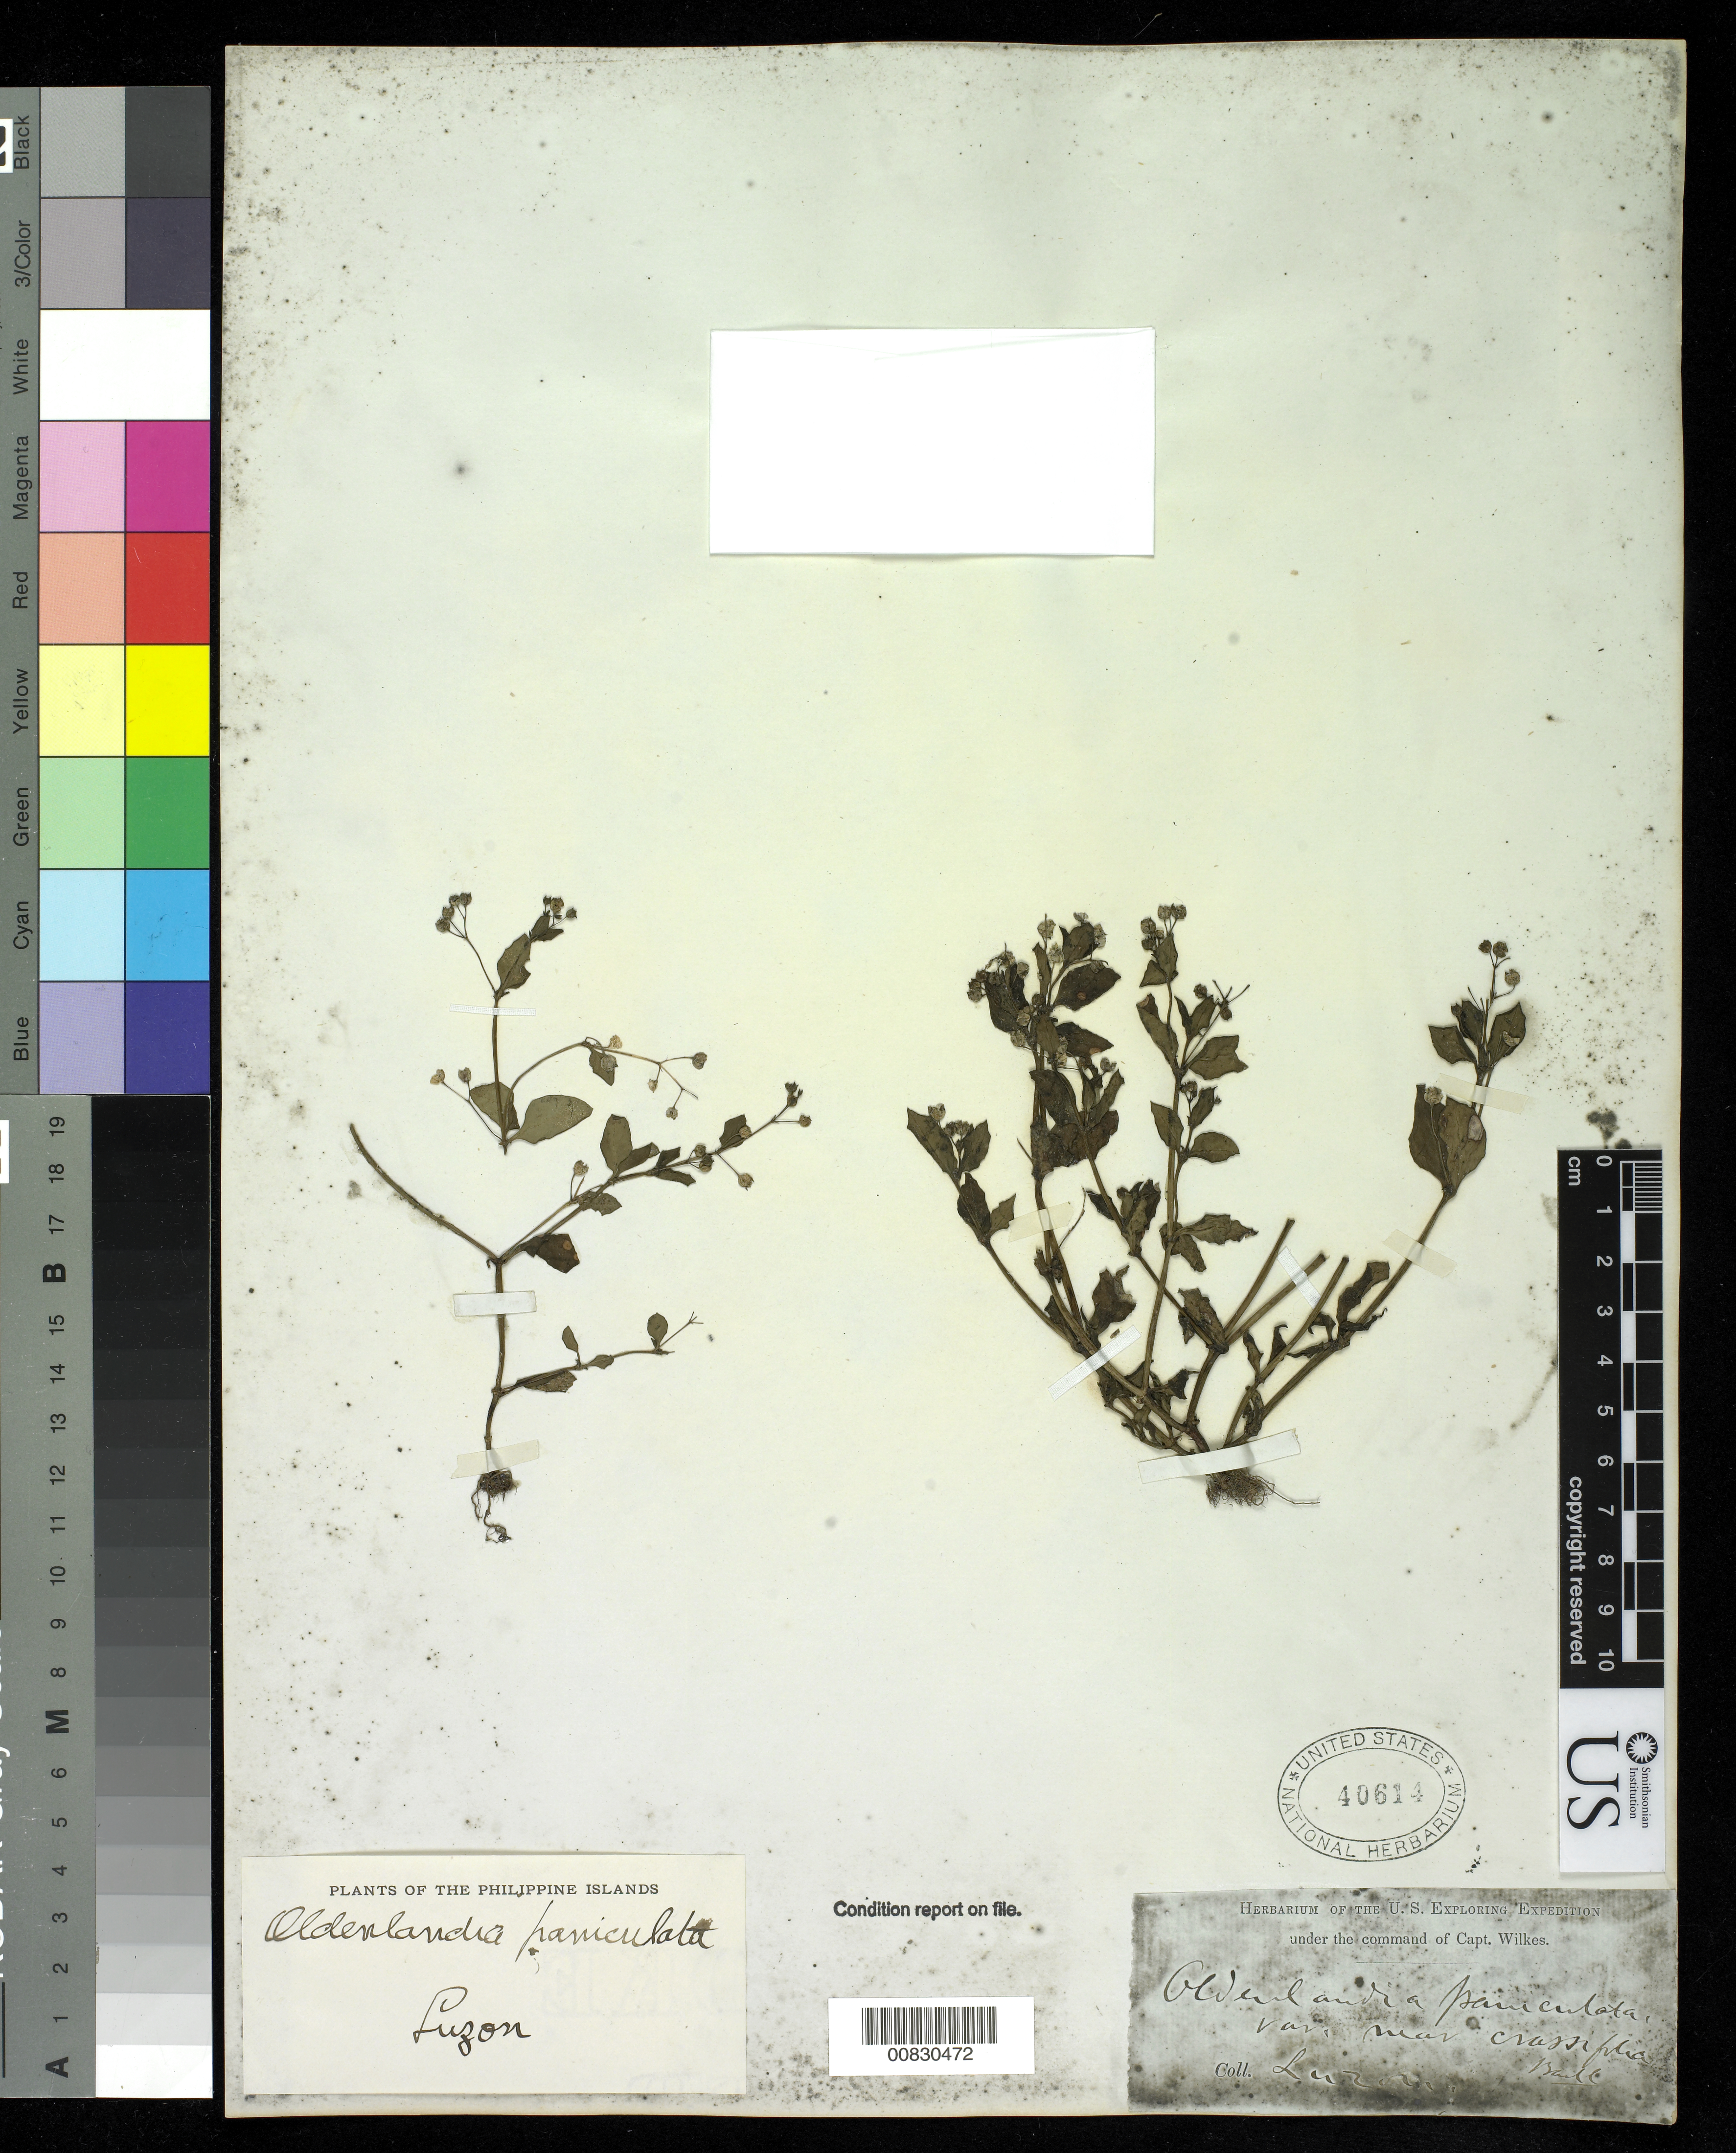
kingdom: Plantae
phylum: Tracheophyta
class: Magnoliopsida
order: Gentianales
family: Rubiaceae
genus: Leptopetalum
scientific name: Leptopetalum biflorum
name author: (L.) Neupane & N. Wikstr.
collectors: Wilkes Explor. Exped.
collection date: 1838/1842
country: Philippines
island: Luzon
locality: Luzon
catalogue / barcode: US 40614